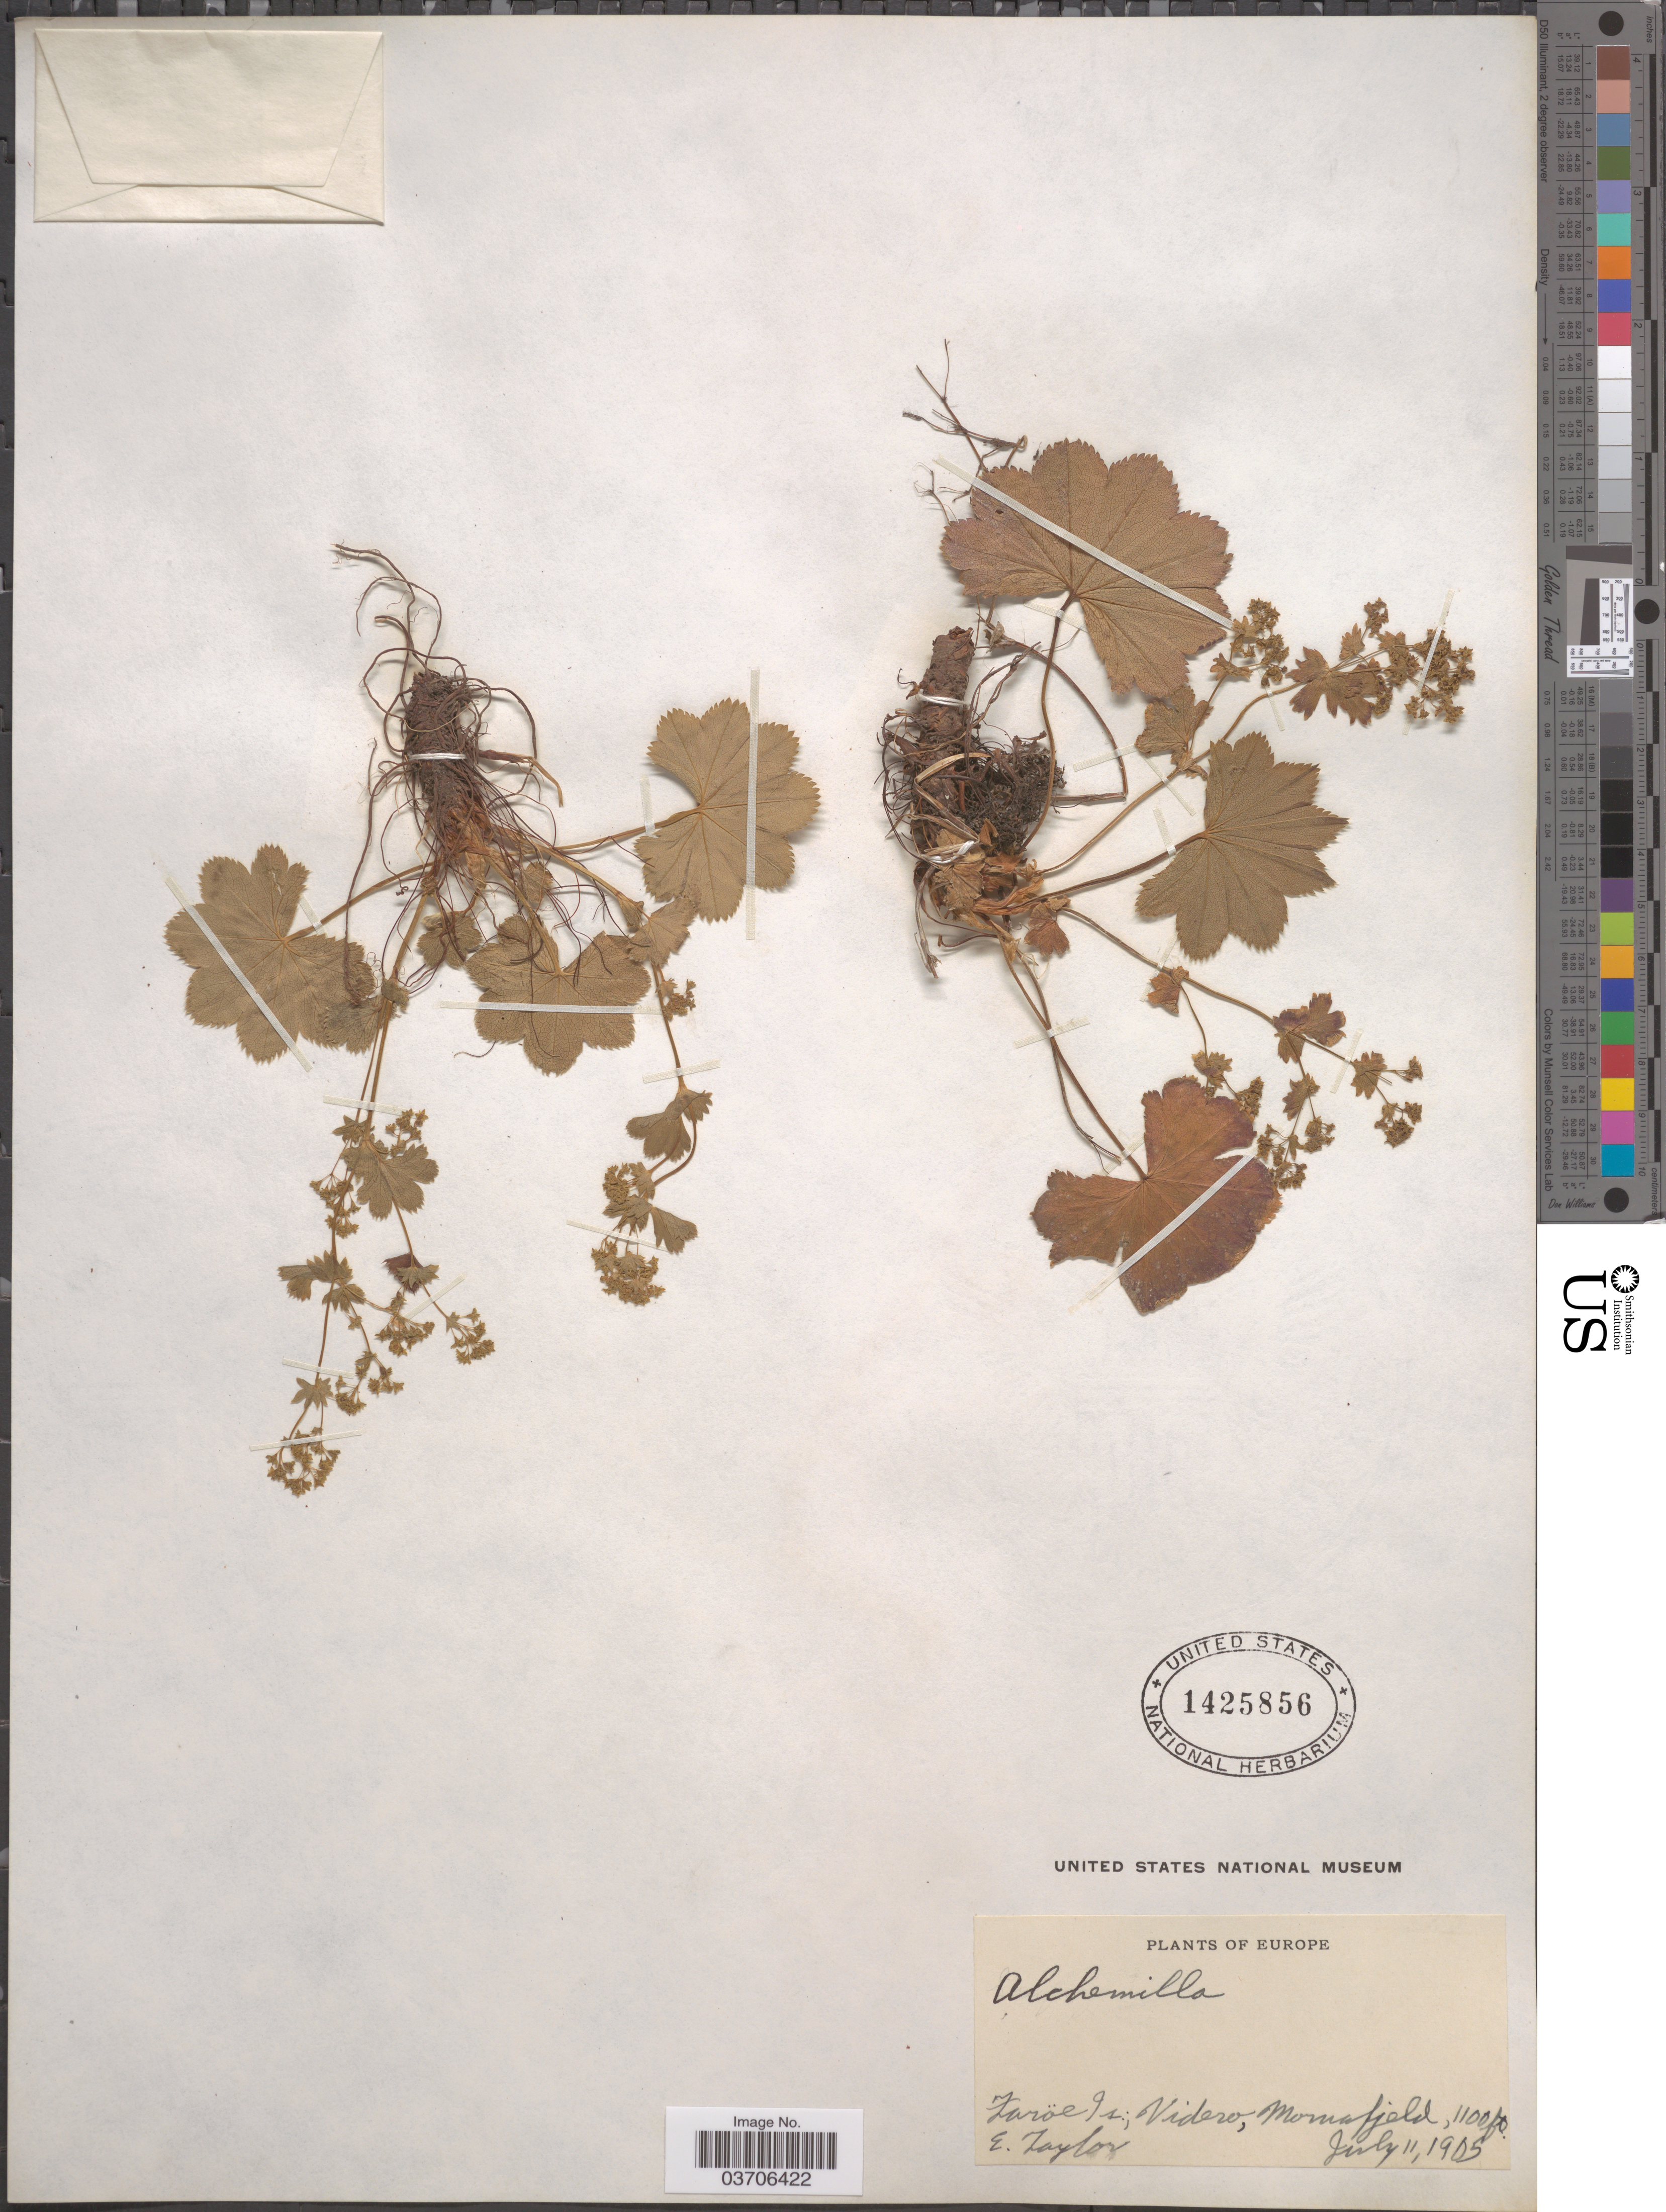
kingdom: Plantae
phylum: Tracheophyta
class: Magnoliopsida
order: Rosales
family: Rosaceae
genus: Alchemilla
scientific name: Alchemilla sp.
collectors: E. Taylor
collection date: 1905-07-11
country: Faroe Islands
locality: Europe. Faröe Is.; Videro, Mornafjeld.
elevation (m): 335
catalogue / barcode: US 1425856